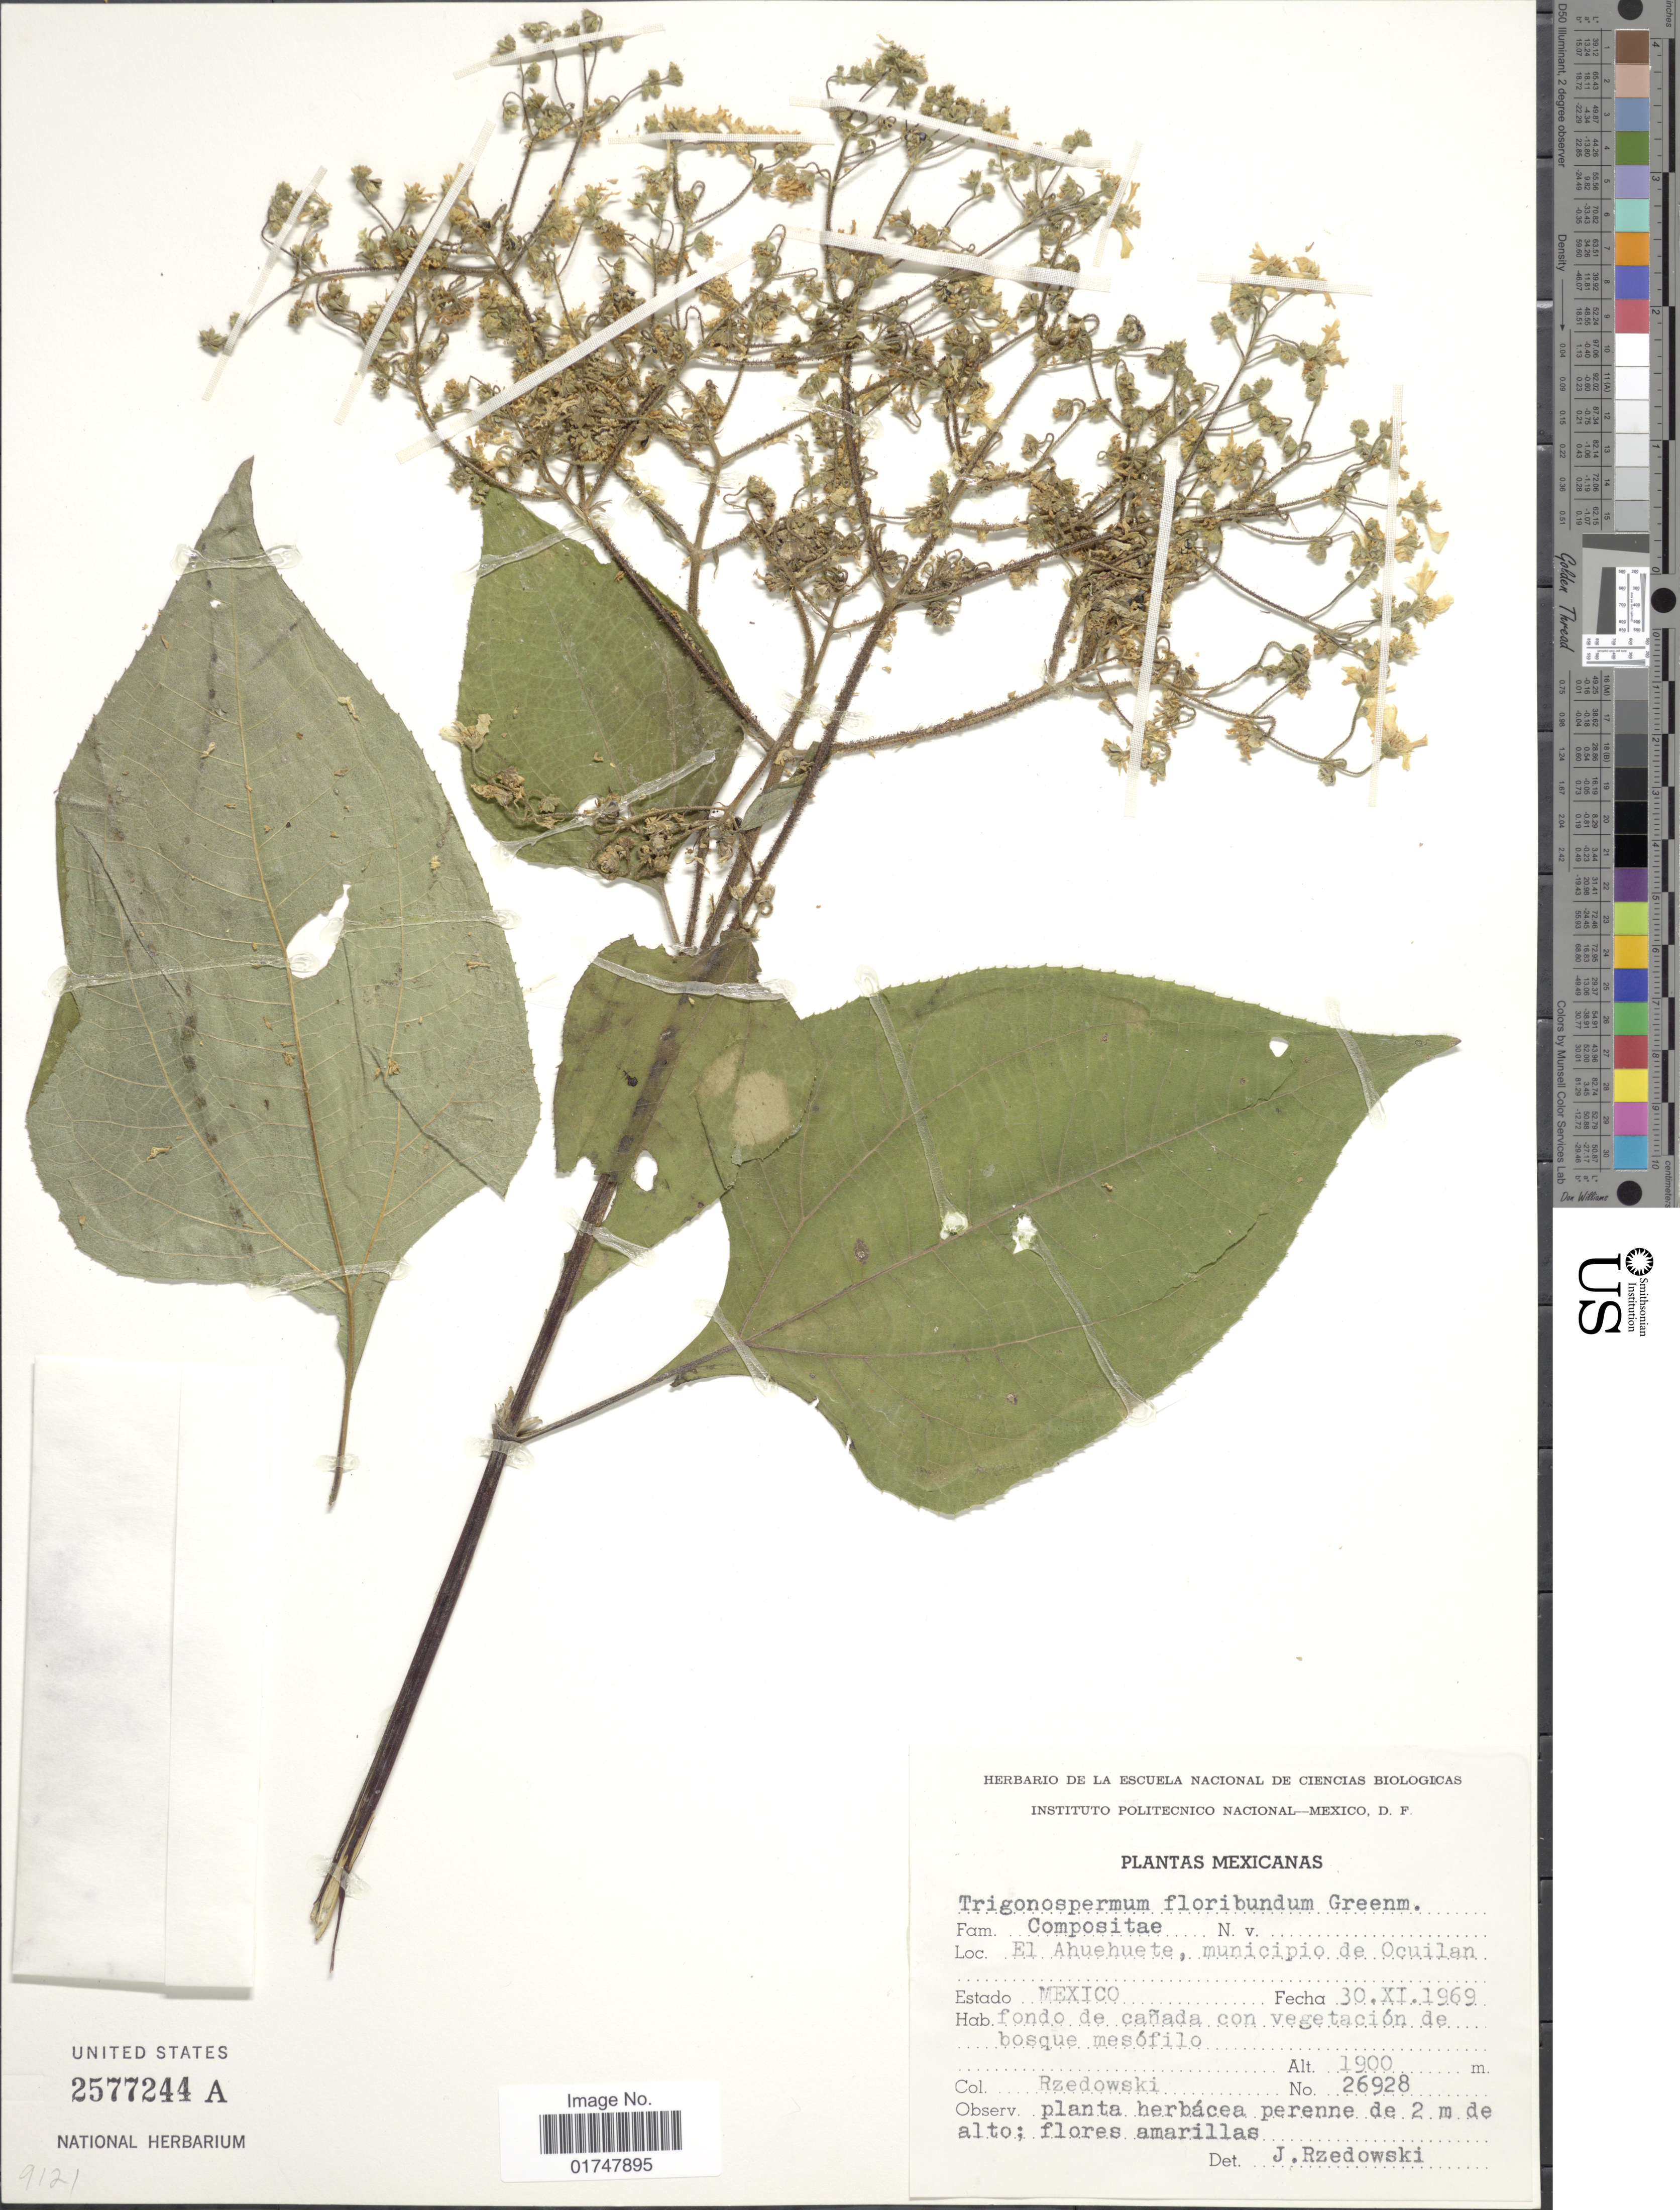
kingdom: Plantae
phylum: Tracheophyta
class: Magnoliopsida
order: Asterales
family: Asteraceae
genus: Trigonospermum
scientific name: Trigonospermum floribundum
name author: Greenm.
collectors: Rzedowski, --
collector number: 26928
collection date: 1969-06-30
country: Mexico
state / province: México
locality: El Ahuehuete, municipio de Ocuilan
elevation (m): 1900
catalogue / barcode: US 2577244A